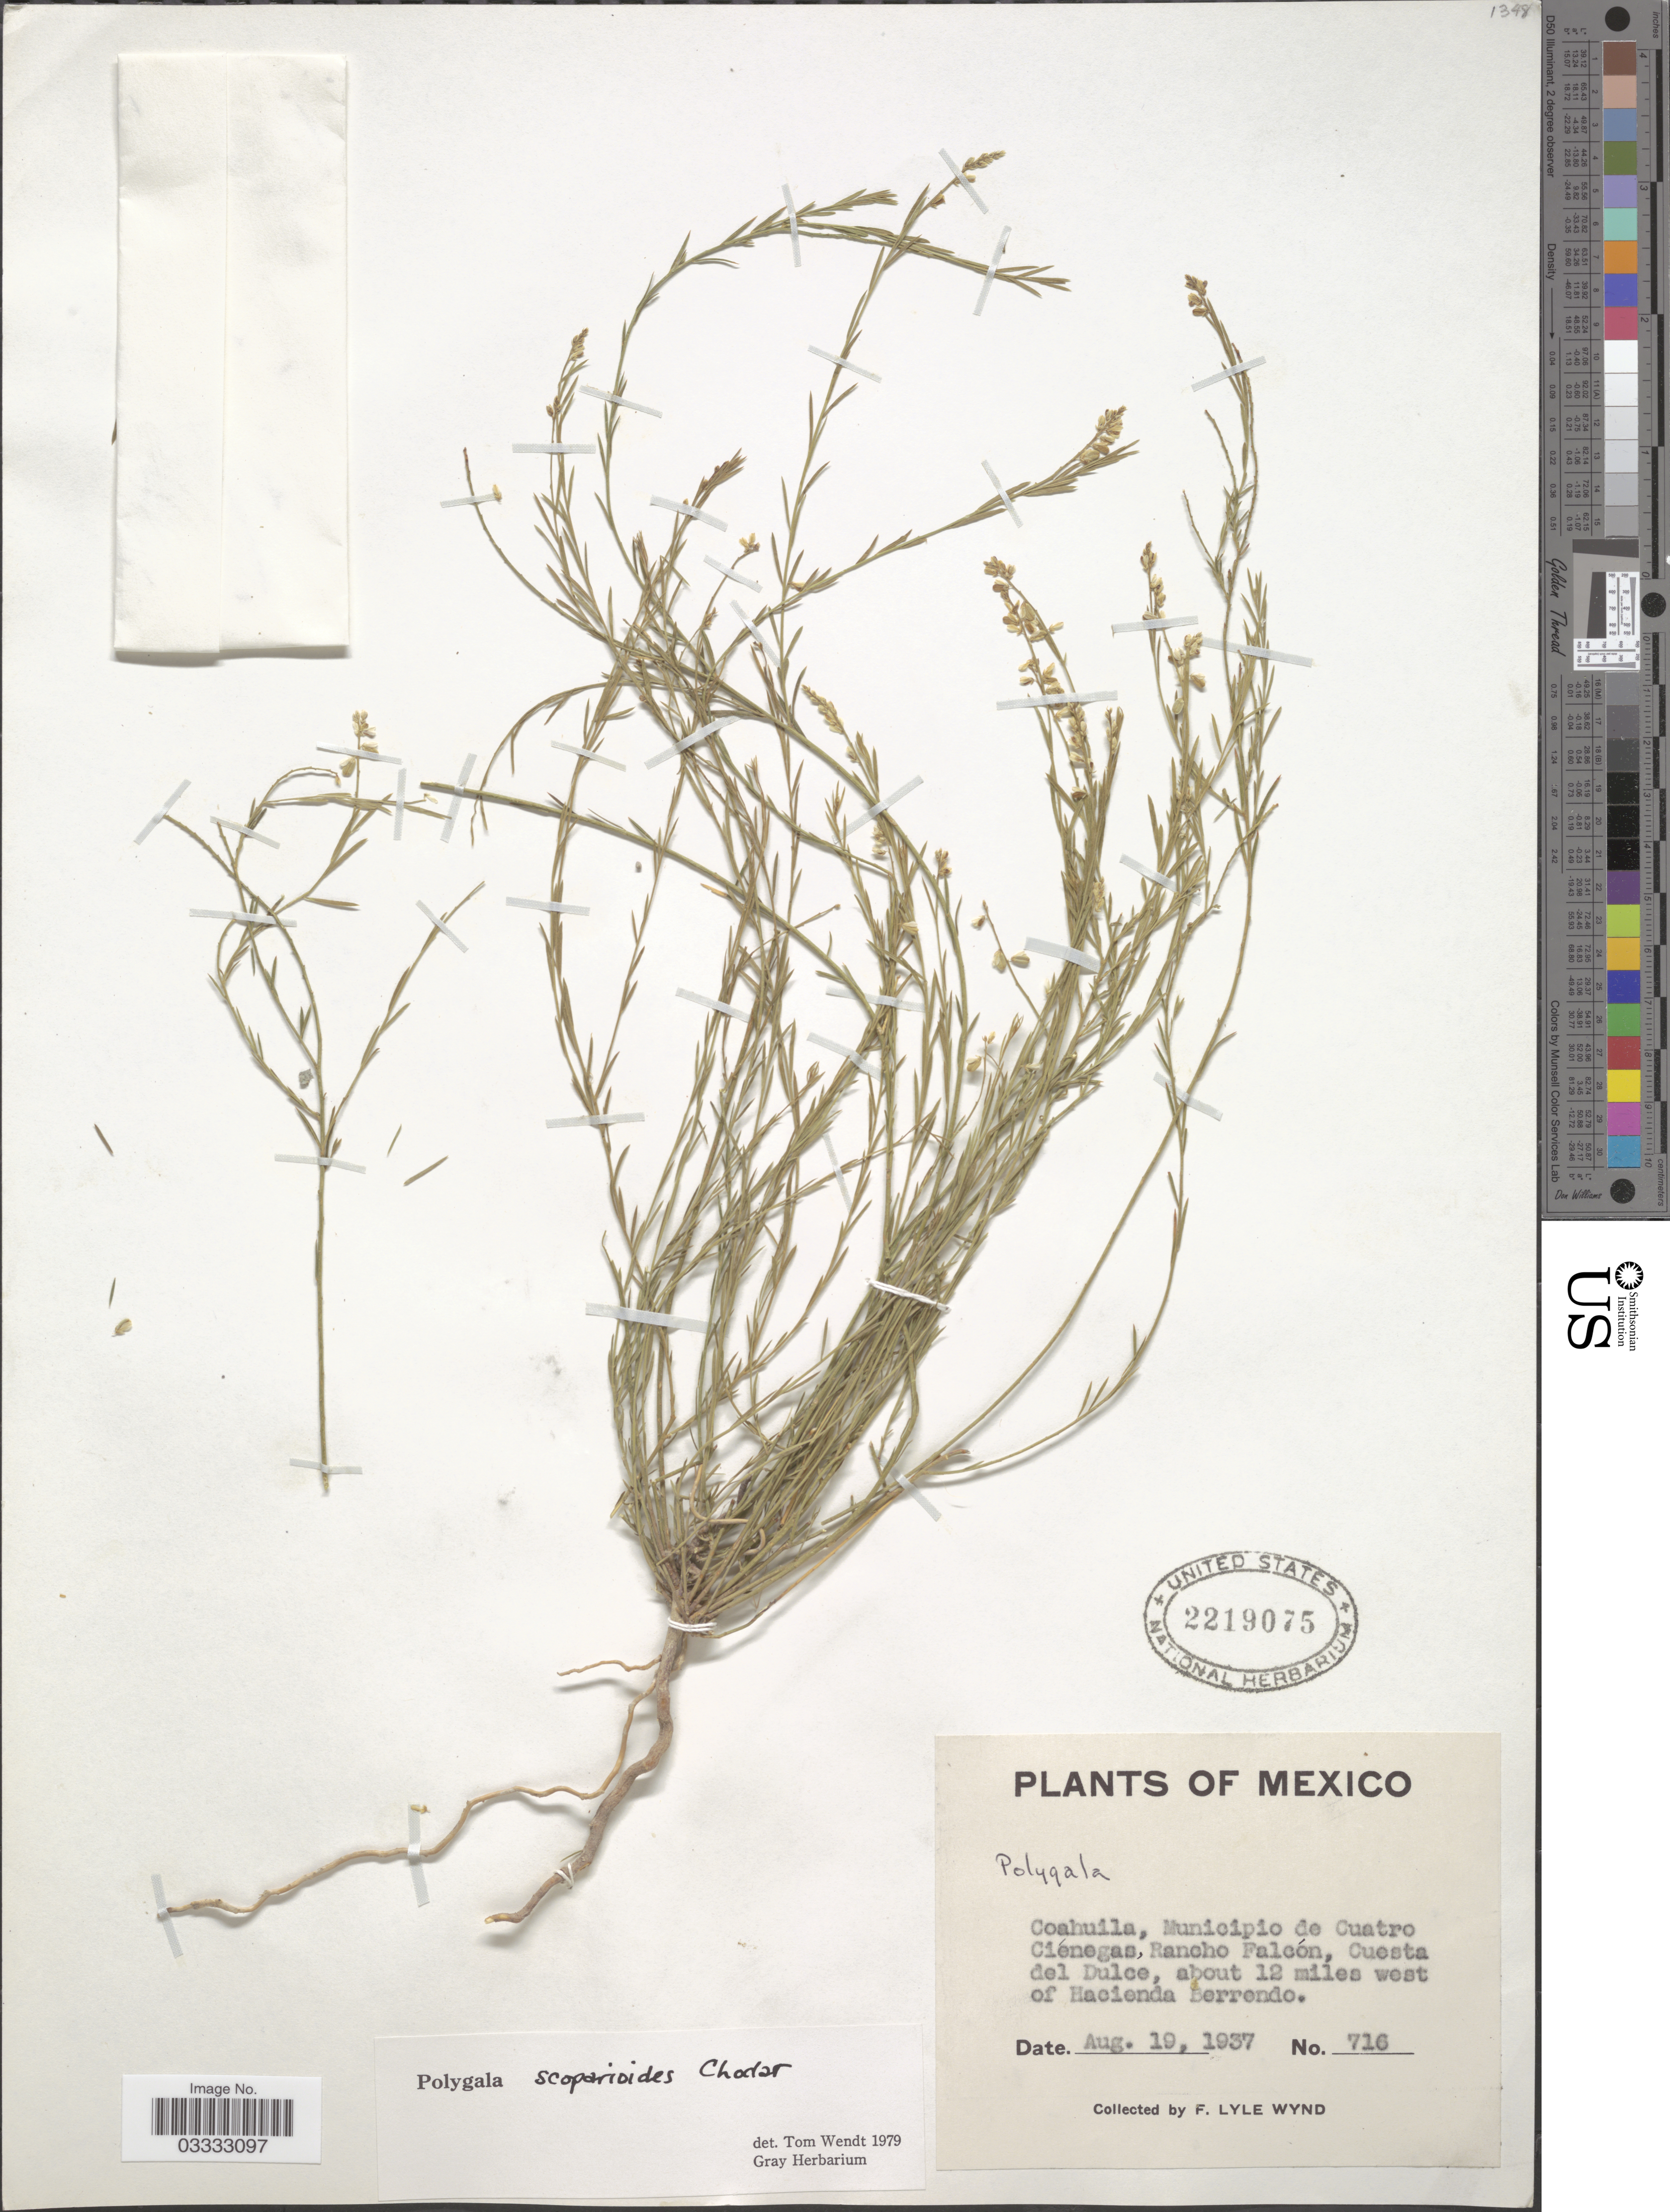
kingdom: Plantae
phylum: Tracheophyta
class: Magnoliopsida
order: Fabales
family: Polygalaceae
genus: Polygala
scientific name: Polygala scoparioides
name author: Chodat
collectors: F. L. Wynd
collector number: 716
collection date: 1937-08-19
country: Mexico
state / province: Coahuila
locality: Municipio de Cuatro Cienegas, Rancho Falcón, Cuesta del Dulce, about 12 miles west of Hacienda Berrendo.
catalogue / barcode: US 2219075